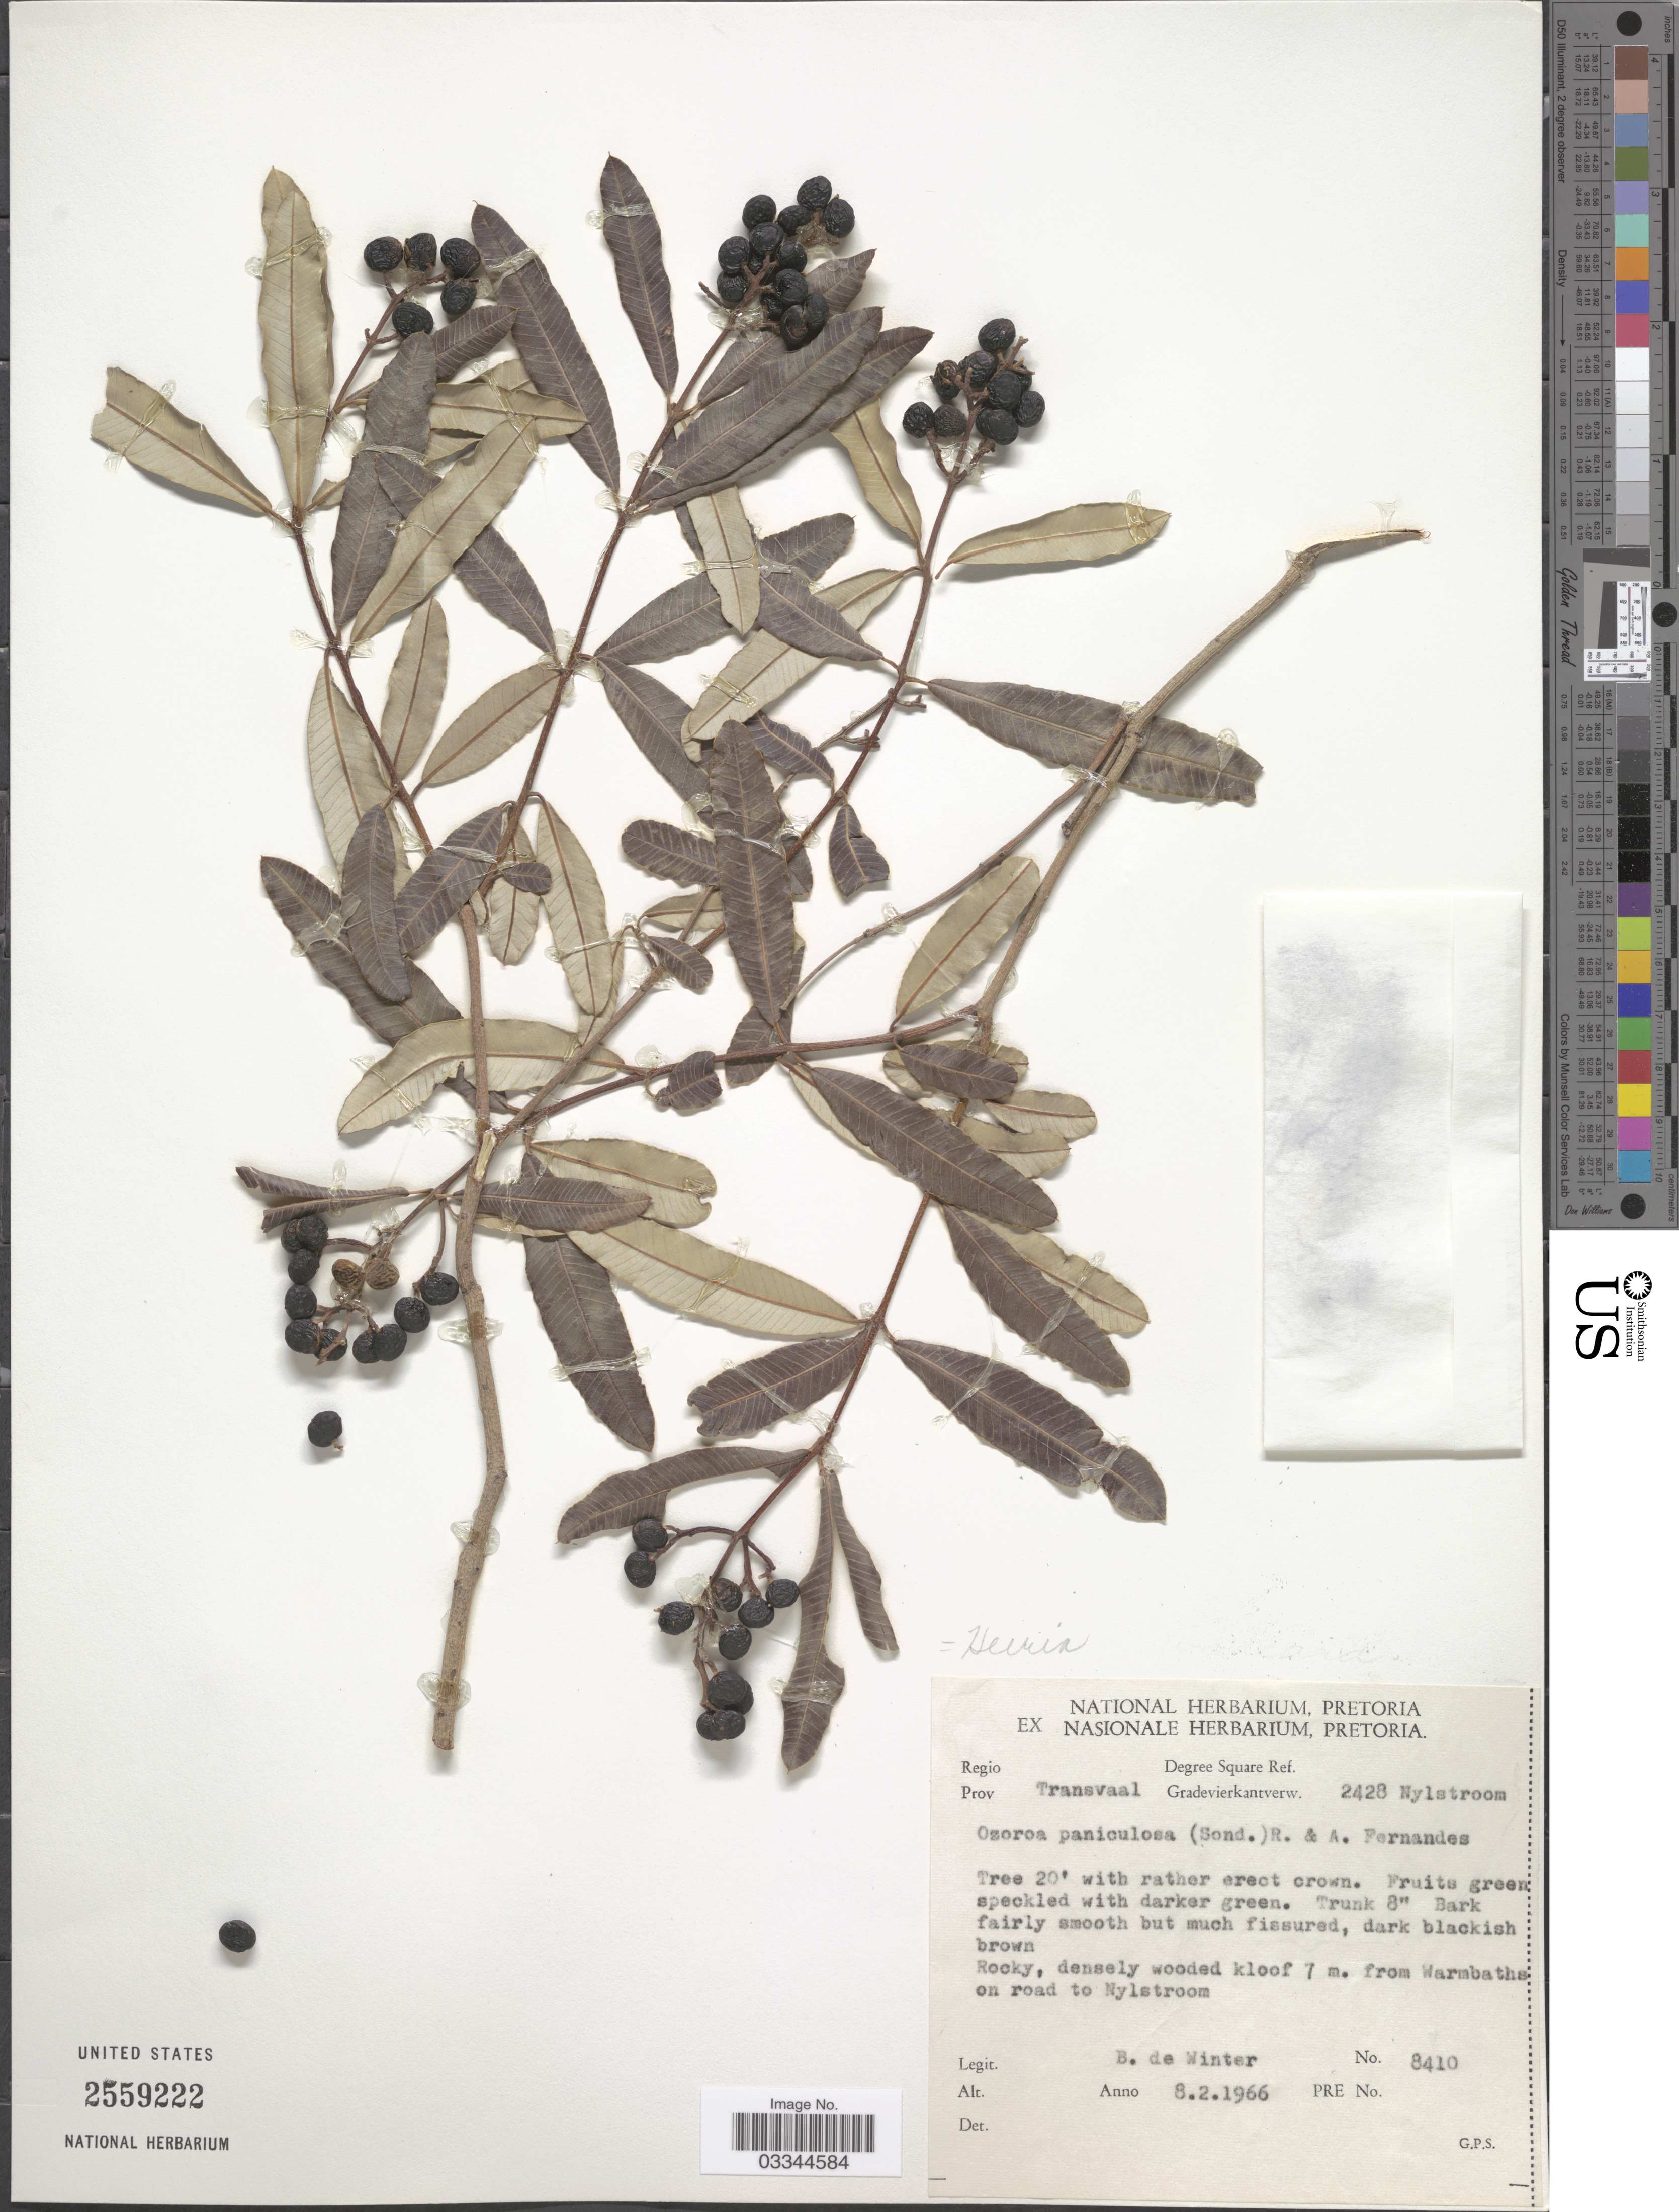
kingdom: Plantae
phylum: Tracheophyta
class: Magnoliopsida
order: Sapindales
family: Anacardiaceae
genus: Ozoroa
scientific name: Ozoroa paniculosa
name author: (Sond.) R. Fern. & A. Fern.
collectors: B. de Winter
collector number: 8410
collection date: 1966-02-08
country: South Africa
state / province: Limpopo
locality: Prov Transvaal, 2428 Nylstroom. Rocky, densely wooded kloof 7 m. from Warmbaths on road to Nylstroom.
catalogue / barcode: US 2559222